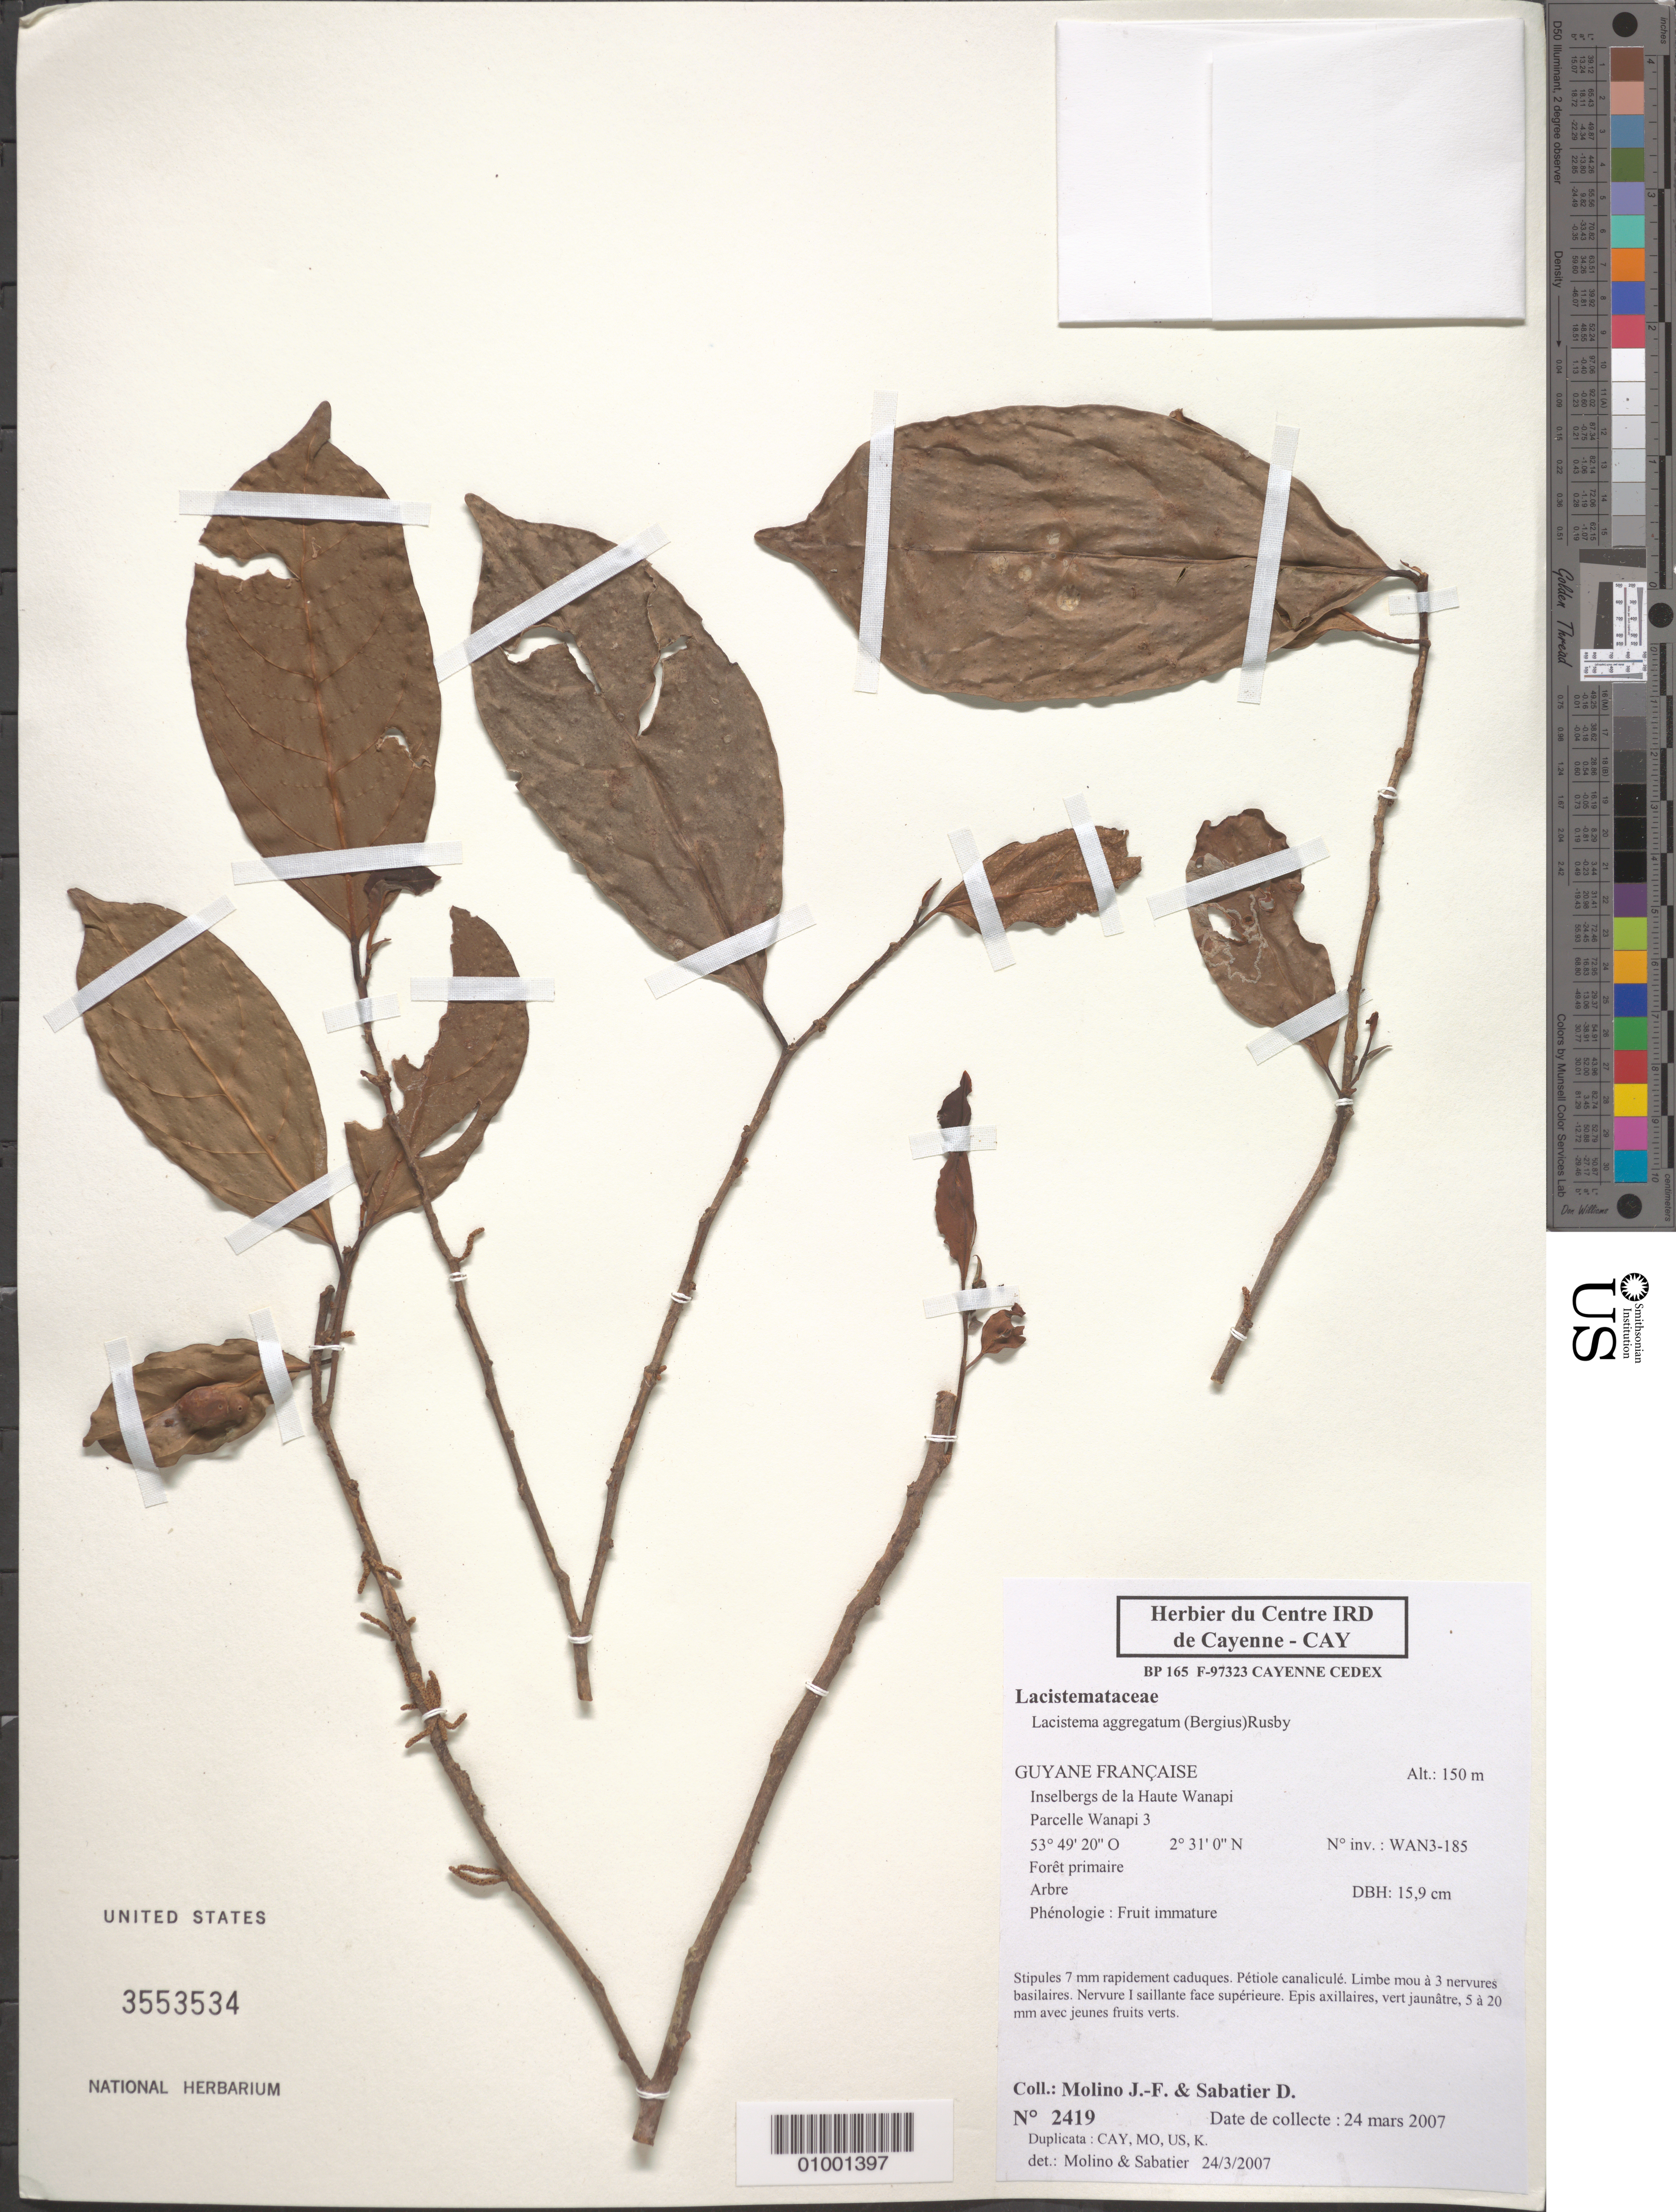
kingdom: Plantae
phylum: Tracheophyta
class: Magnoliopsida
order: Malpighiales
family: Lacistemataceae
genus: Lacistema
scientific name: Lacistema aggregatum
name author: (P.J. Bergius) Rusby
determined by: Sabatier, D.; Molino, J. F.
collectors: J. Molino & D. Sabatier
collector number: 2419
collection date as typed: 24-Mar-07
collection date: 2007-03-24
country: French Guiana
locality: Inselbergs de la Haute Wanapi, Parcelle Wanapi 3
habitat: Foret primaire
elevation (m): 150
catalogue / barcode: US 3553534